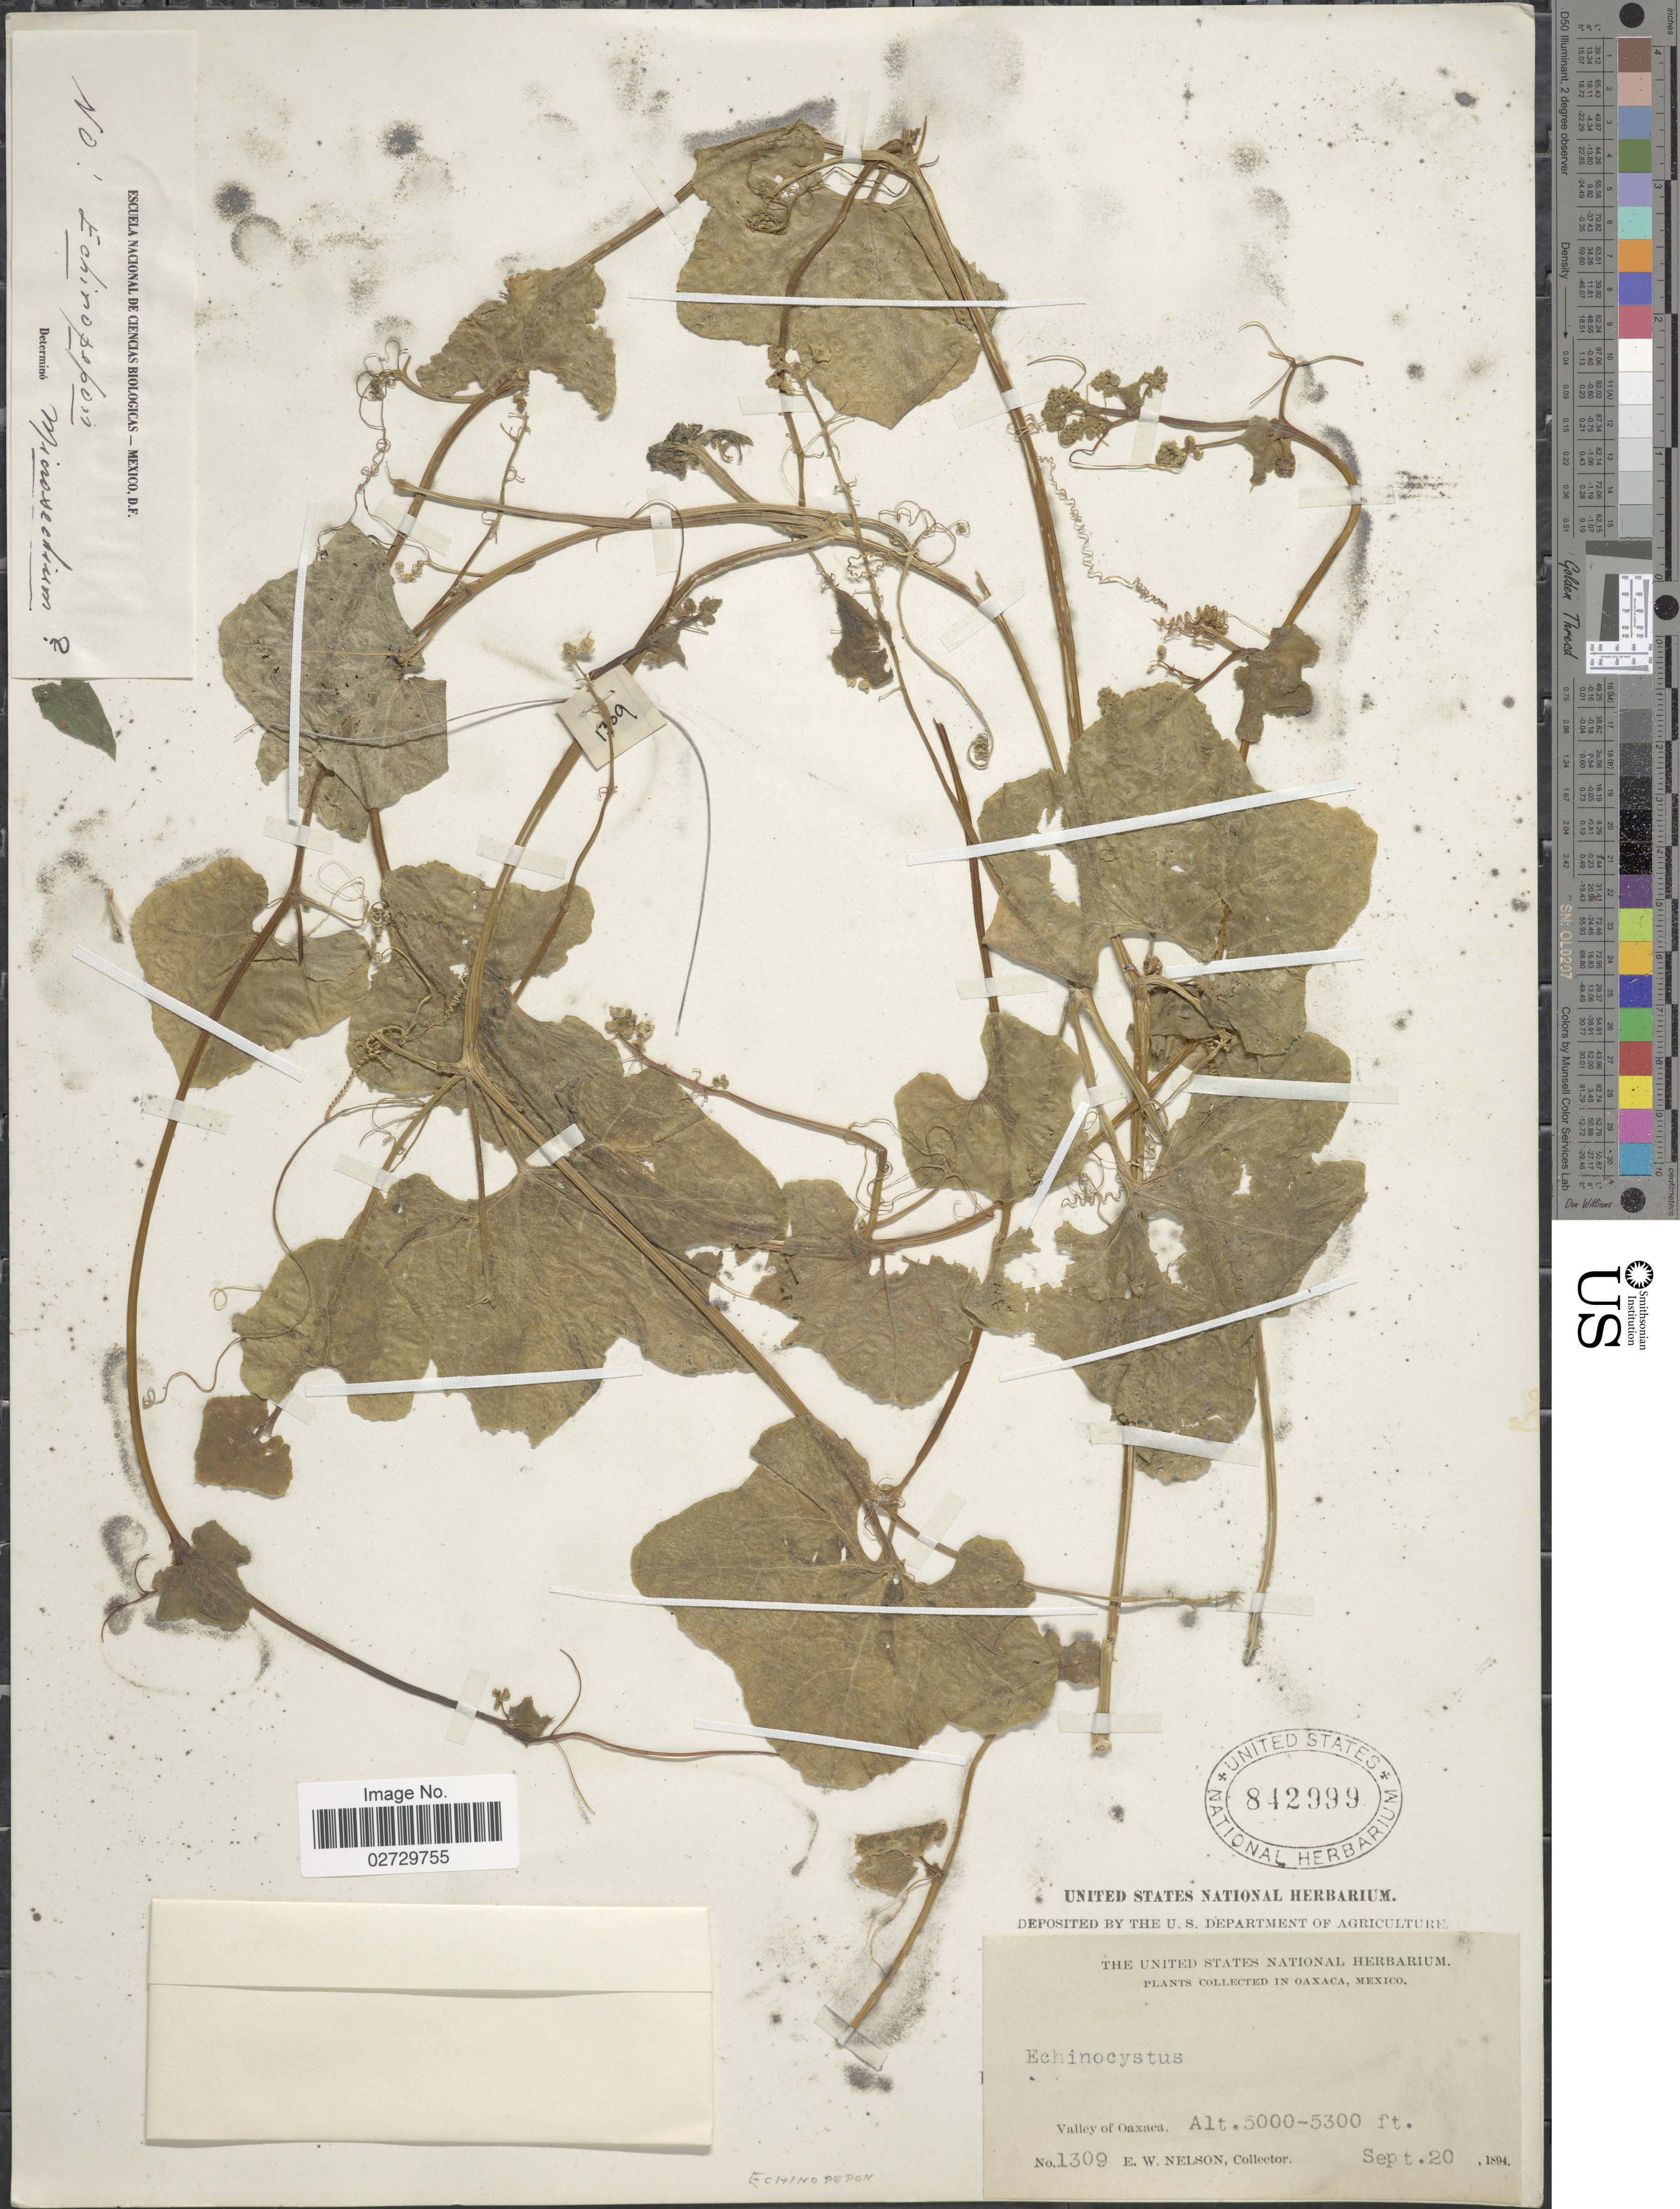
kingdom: Plantae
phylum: Tracheophyta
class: Magnoliopsida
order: Cucurbitales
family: Cucurbitaceae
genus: Echinopepon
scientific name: Echinopepon sp.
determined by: Nee, Michael H.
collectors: E. W. Nelson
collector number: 1309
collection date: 1894-09-20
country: Mexico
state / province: Oaxaca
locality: Valley of Oaxaca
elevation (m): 1524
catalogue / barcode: US 842999